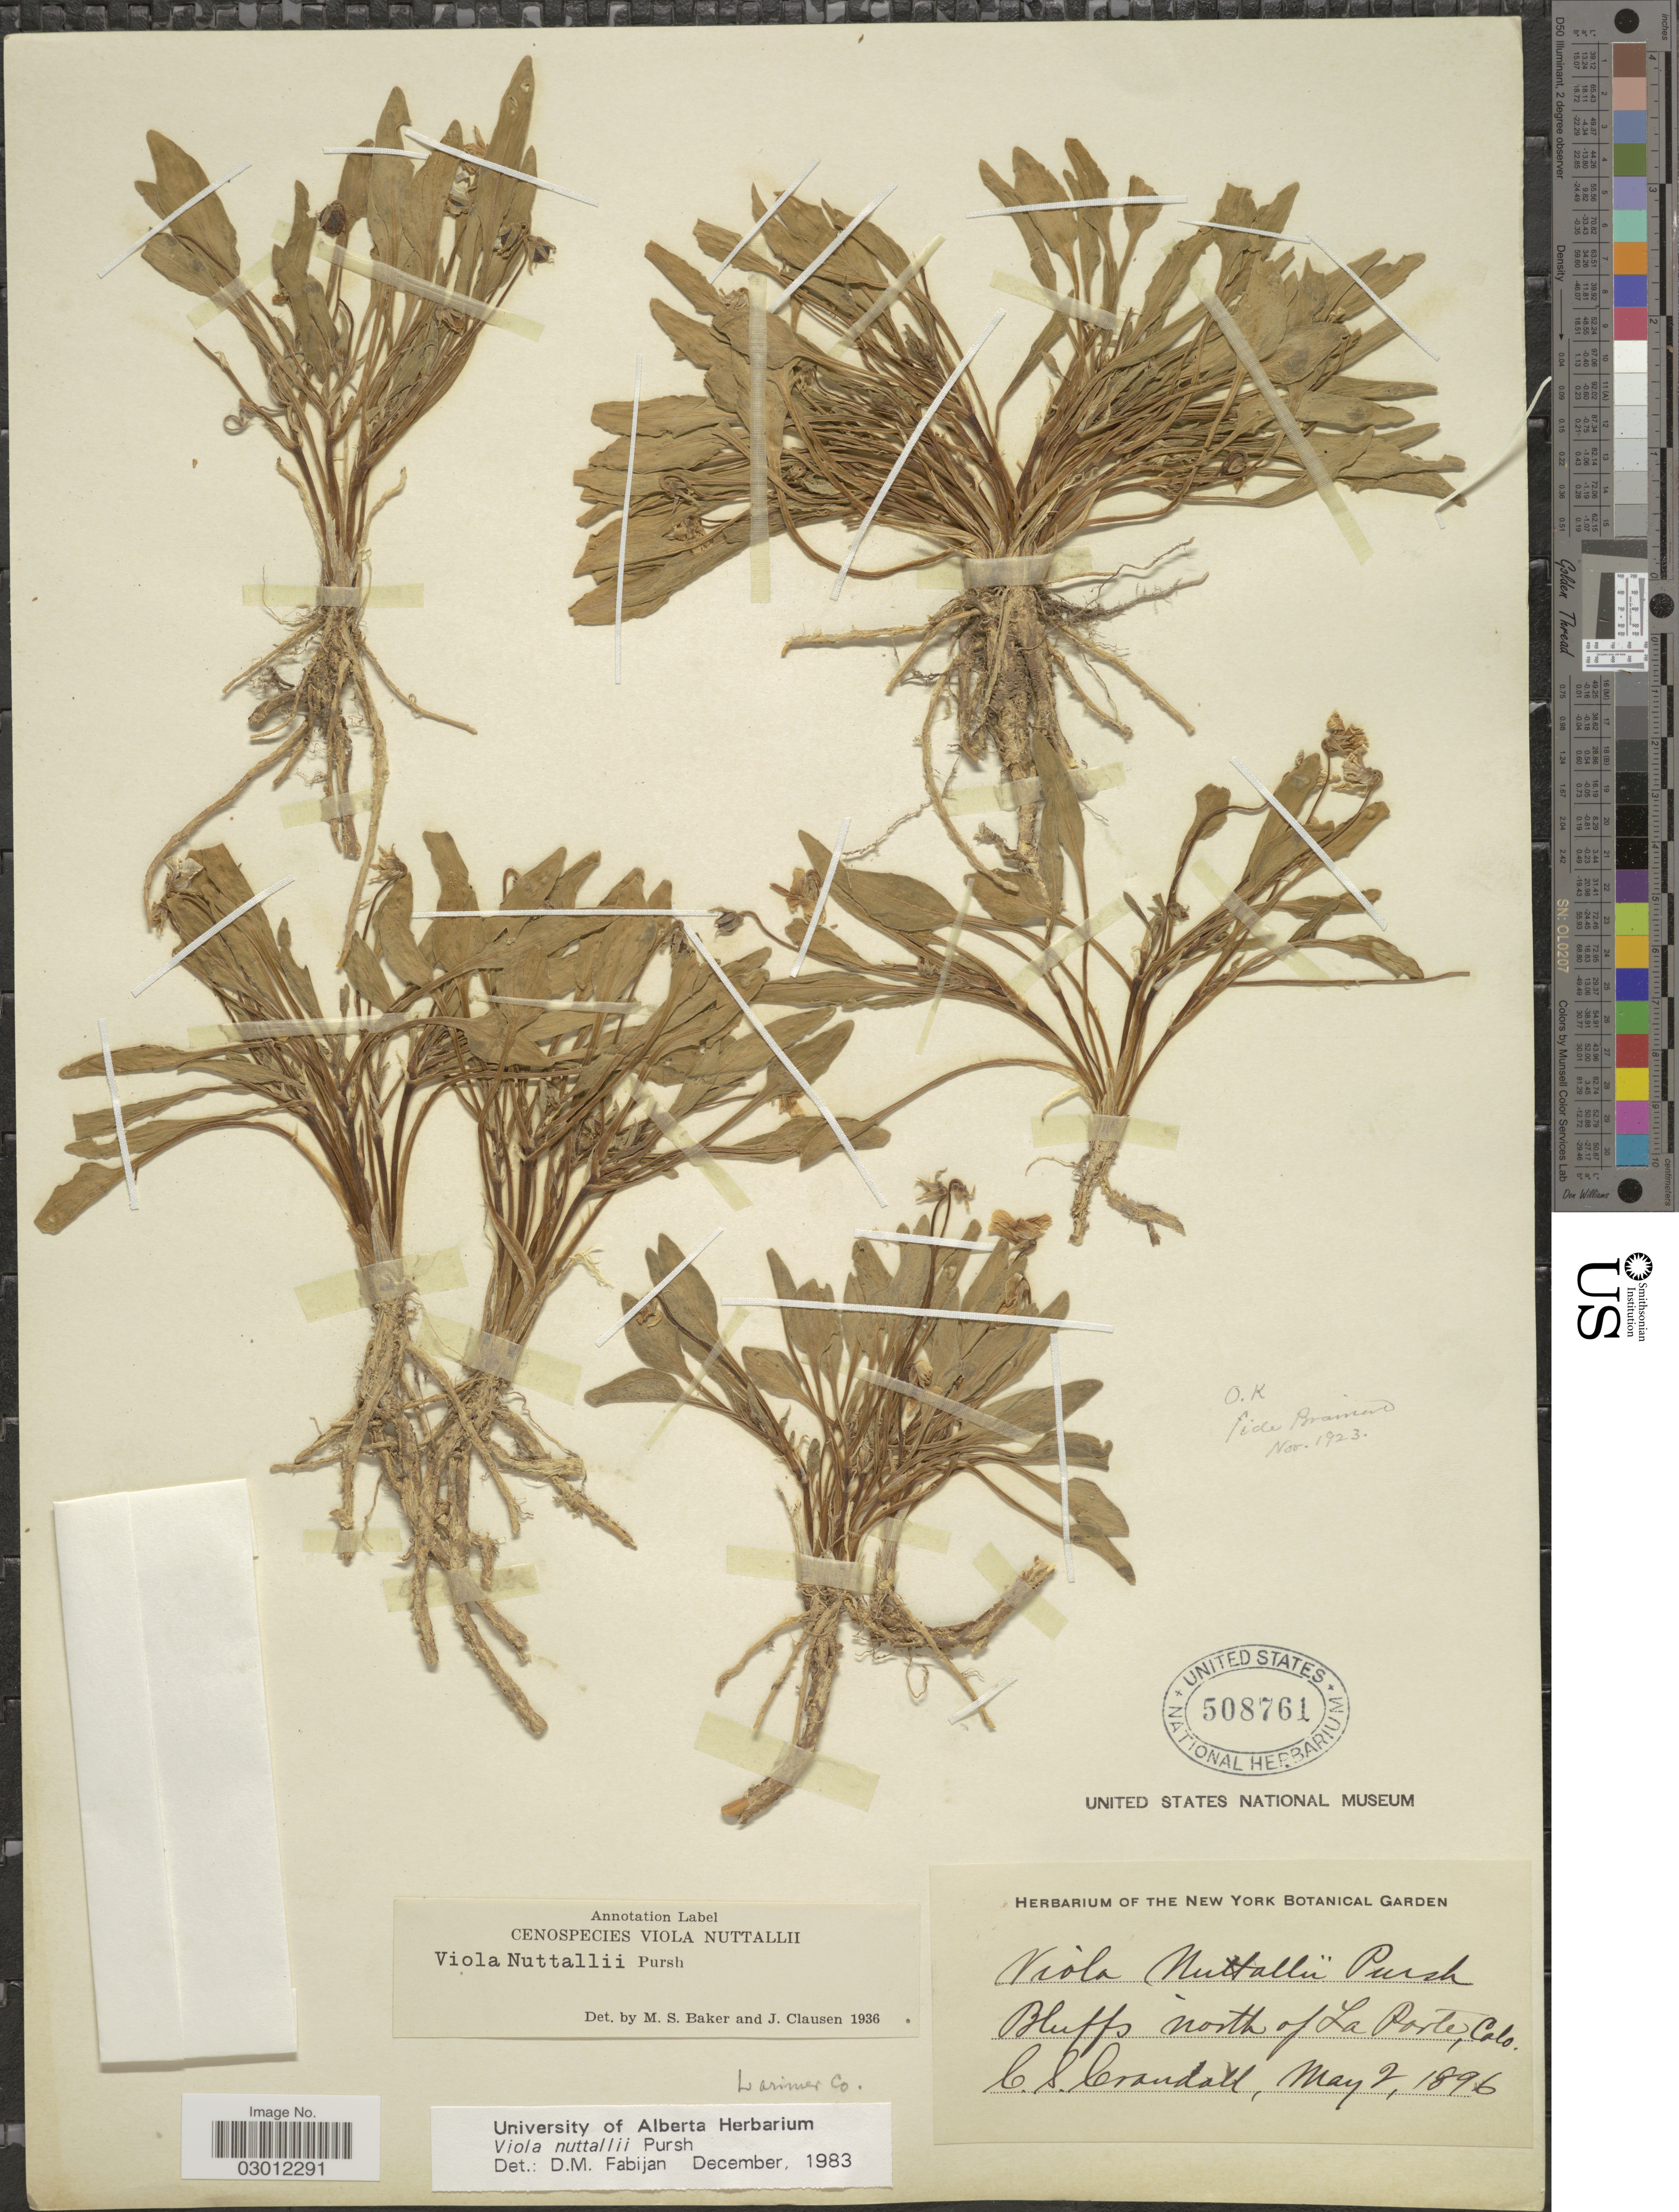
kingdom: Plantae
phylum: Tracheophyta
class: Magnoliopsida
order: Malpighiales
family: Violaceae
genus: Viola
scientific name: Viola nuttallii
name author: Pursh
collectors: C. Crandall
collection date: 1896-05-02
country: United States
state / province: Colorado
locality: Bluffs north of La Porte. Larimer Co.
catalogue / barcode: US 508761